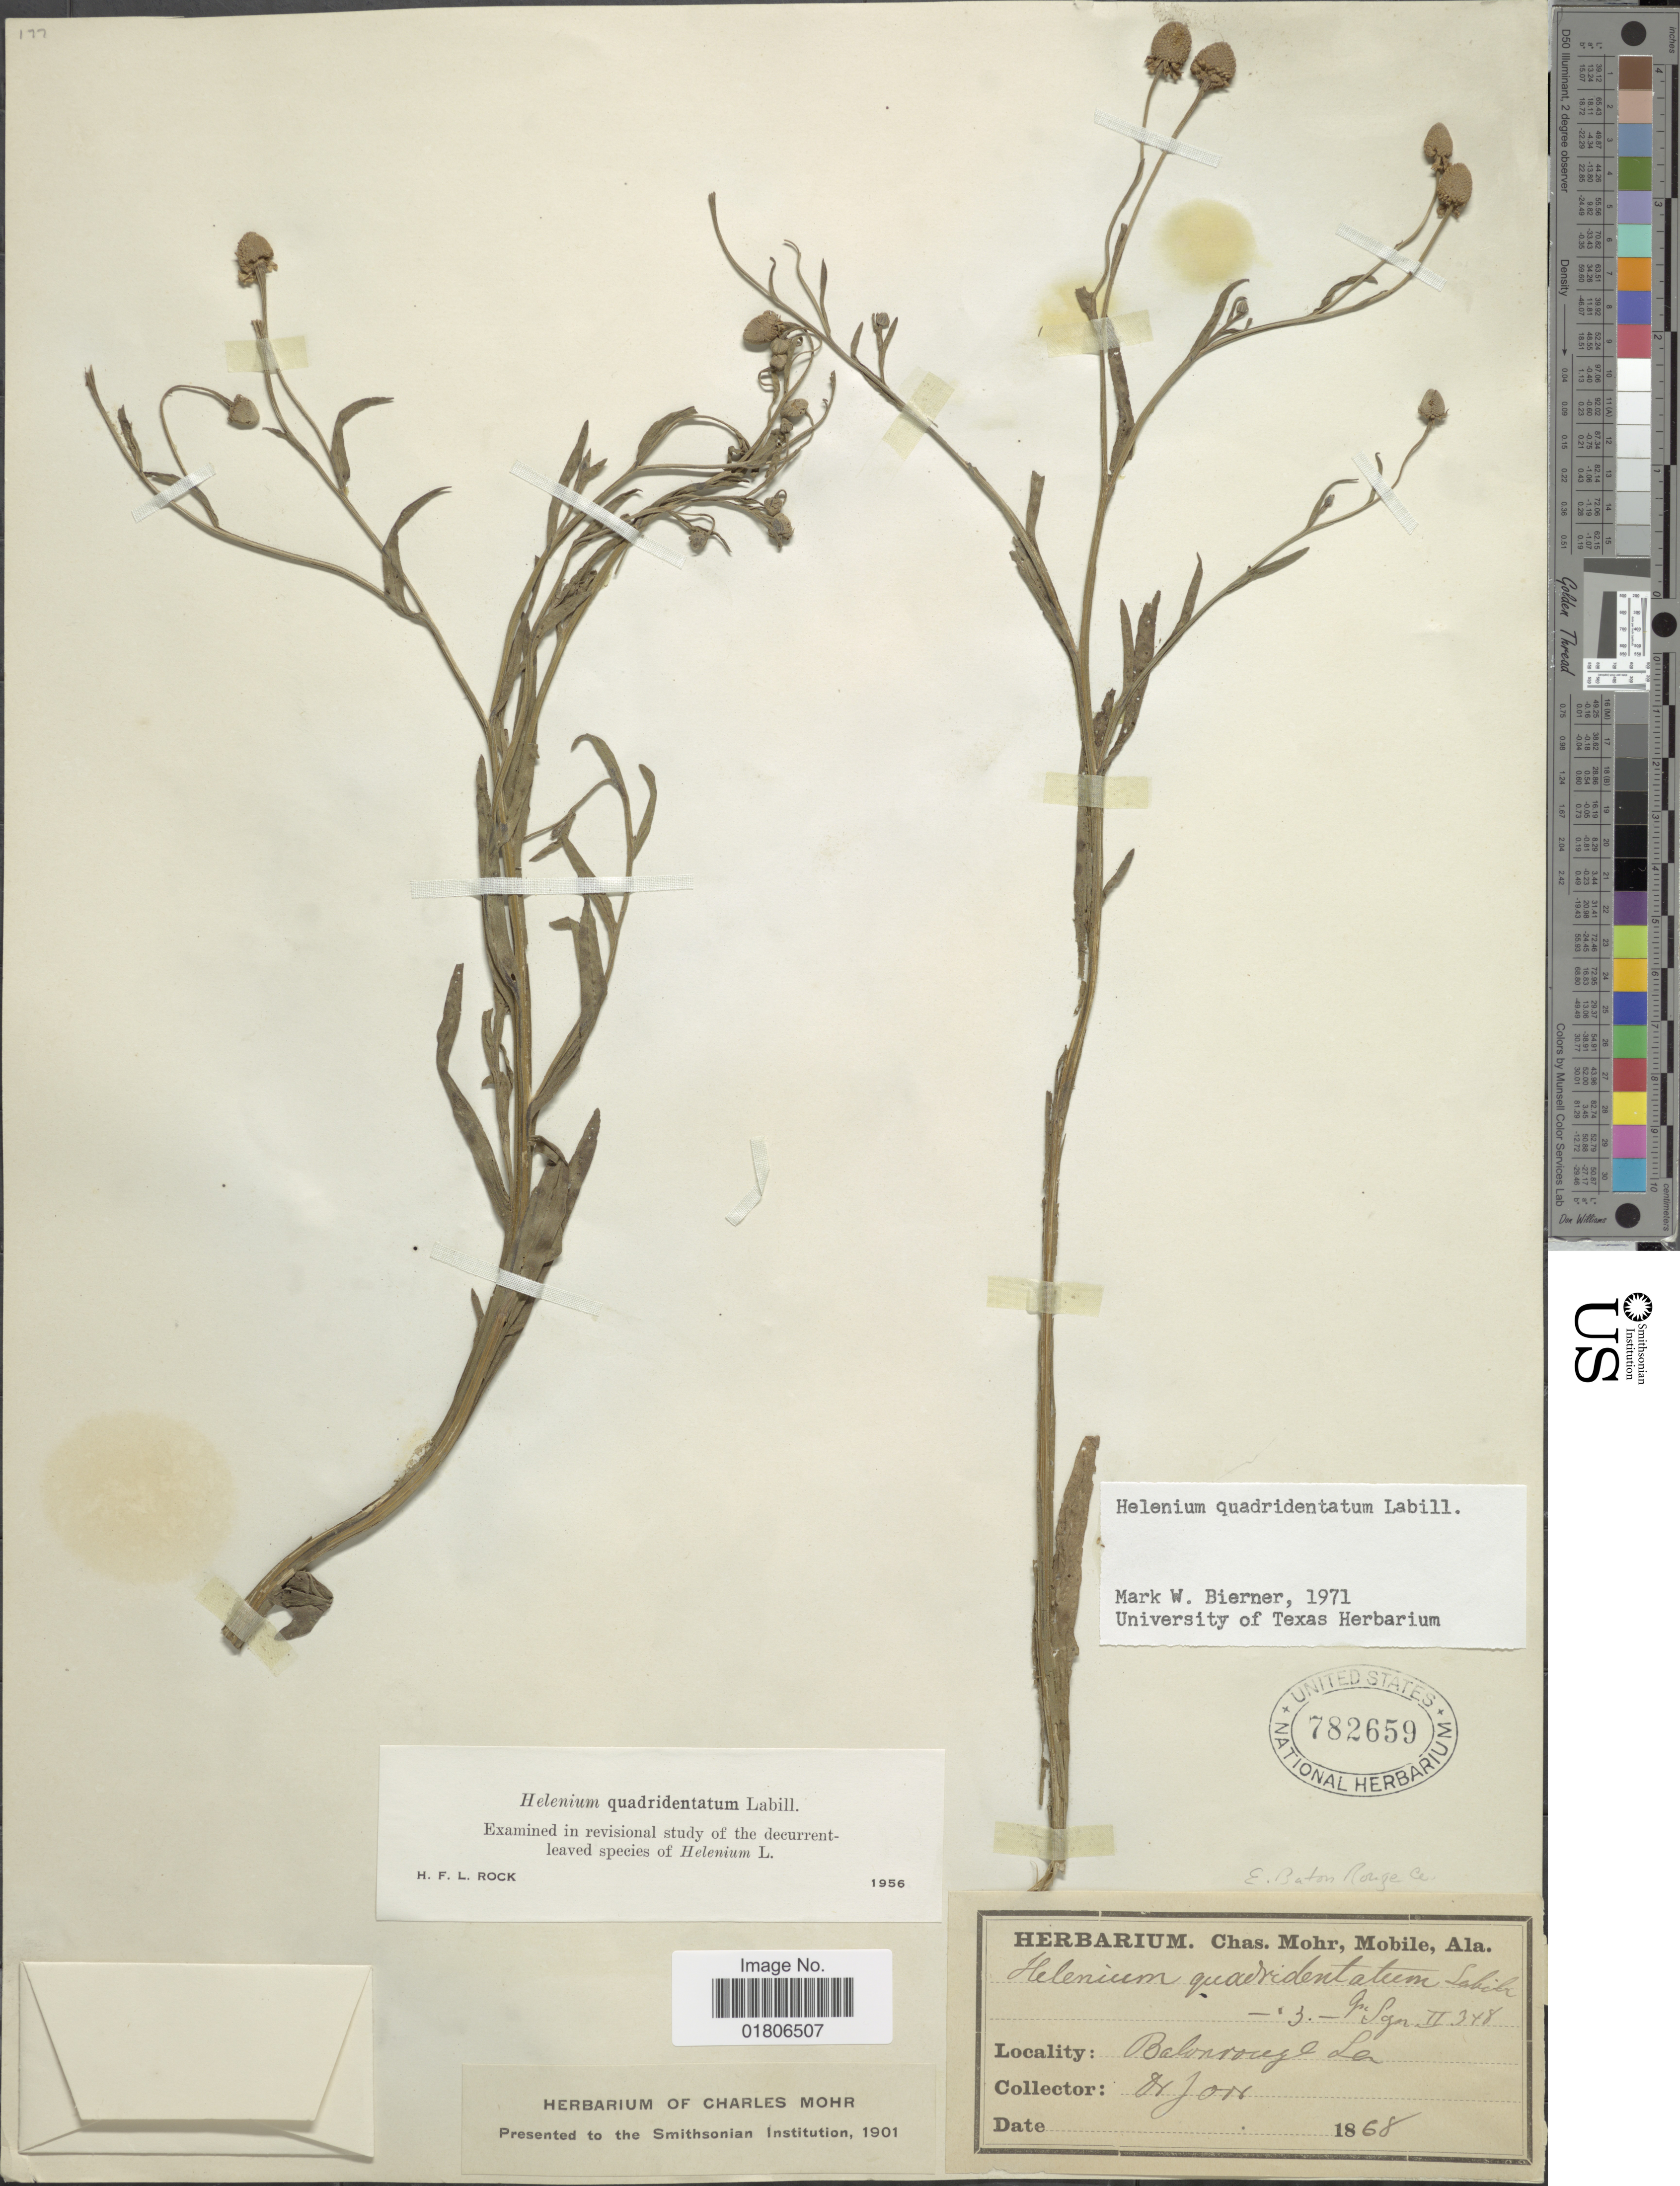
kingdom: Plantae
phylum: Tracheophyta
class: Magnoliopsida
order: Asterales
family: Asteraceae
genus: Helenium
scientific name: Helenium quadridentatum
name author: Labill.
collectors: Jorr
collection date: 1868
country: United States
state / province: Louisiana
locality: Baton Rouge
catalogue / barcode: US 782659